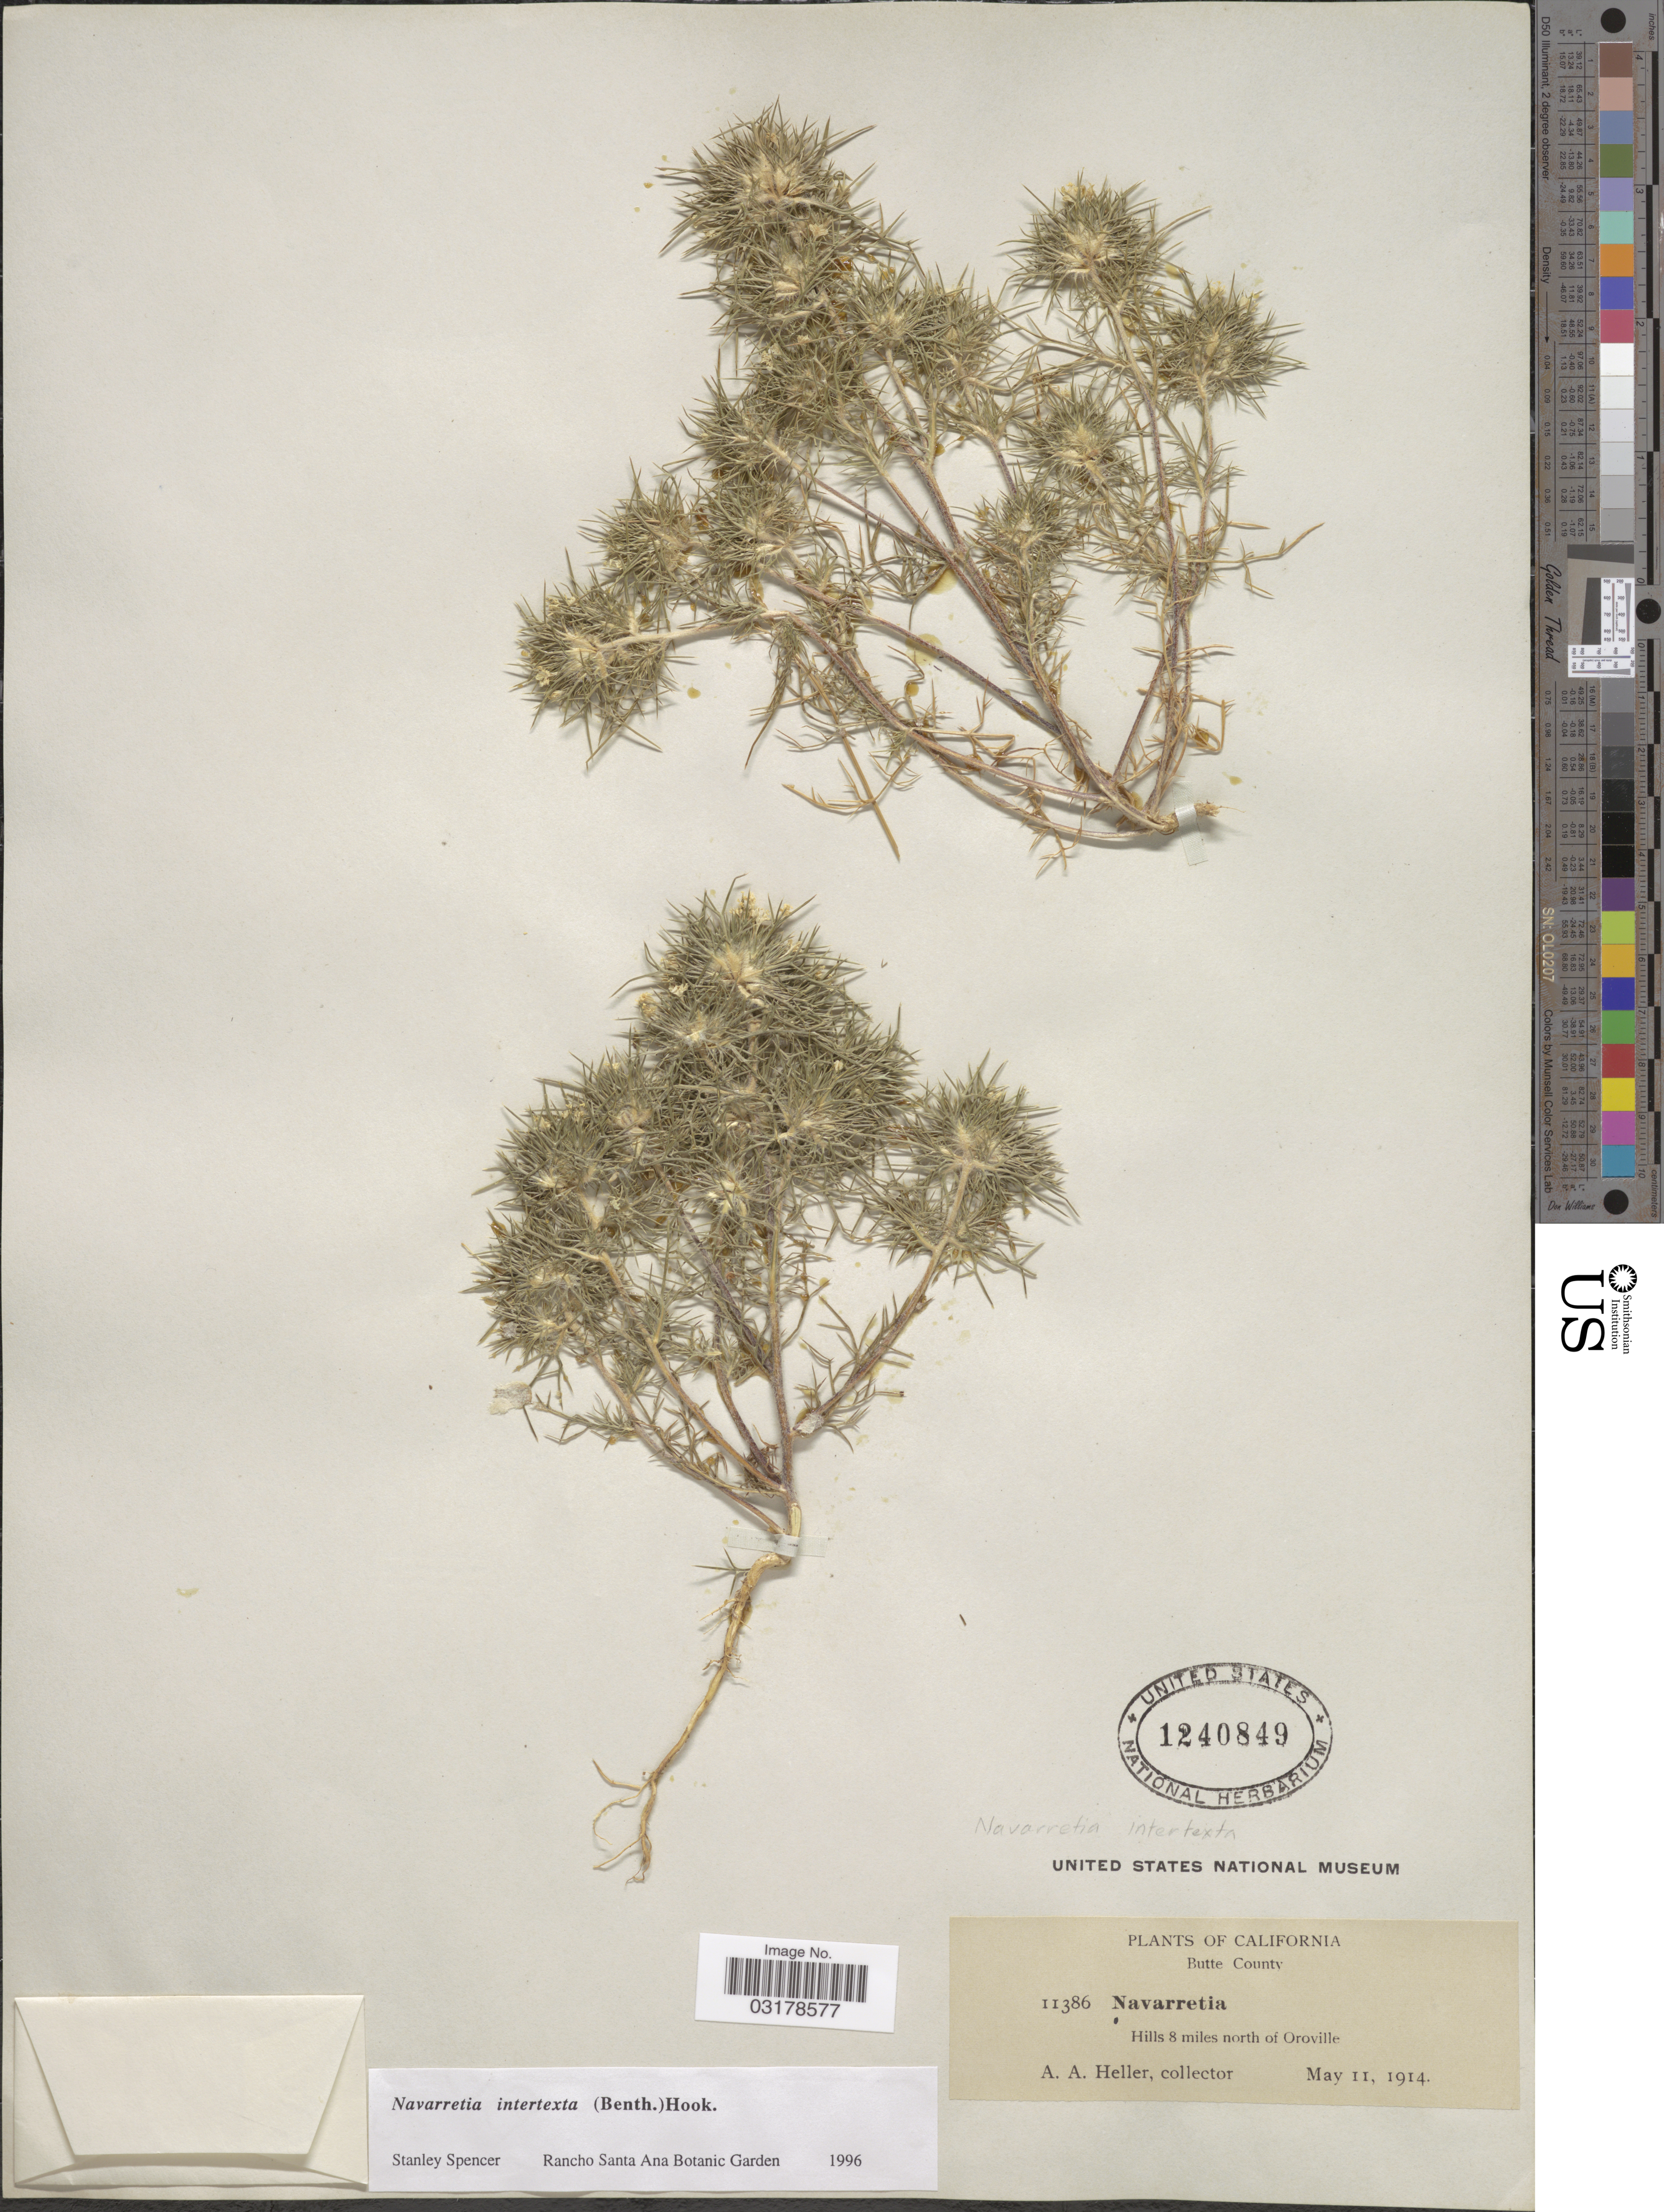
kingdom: Plantae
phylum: Tracheophyta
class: Magnoliopsida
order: Ericales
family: Polemoniaceae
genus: Navarretia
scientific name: Navarretia intertexta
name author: (Benth.) Hook.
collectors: A. A. Heller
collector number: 11386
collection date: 1914-05-11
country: United States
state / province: California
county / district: Butte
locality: Butte County. Hills 8 miles north of Oroville.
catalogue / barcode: US 1240849